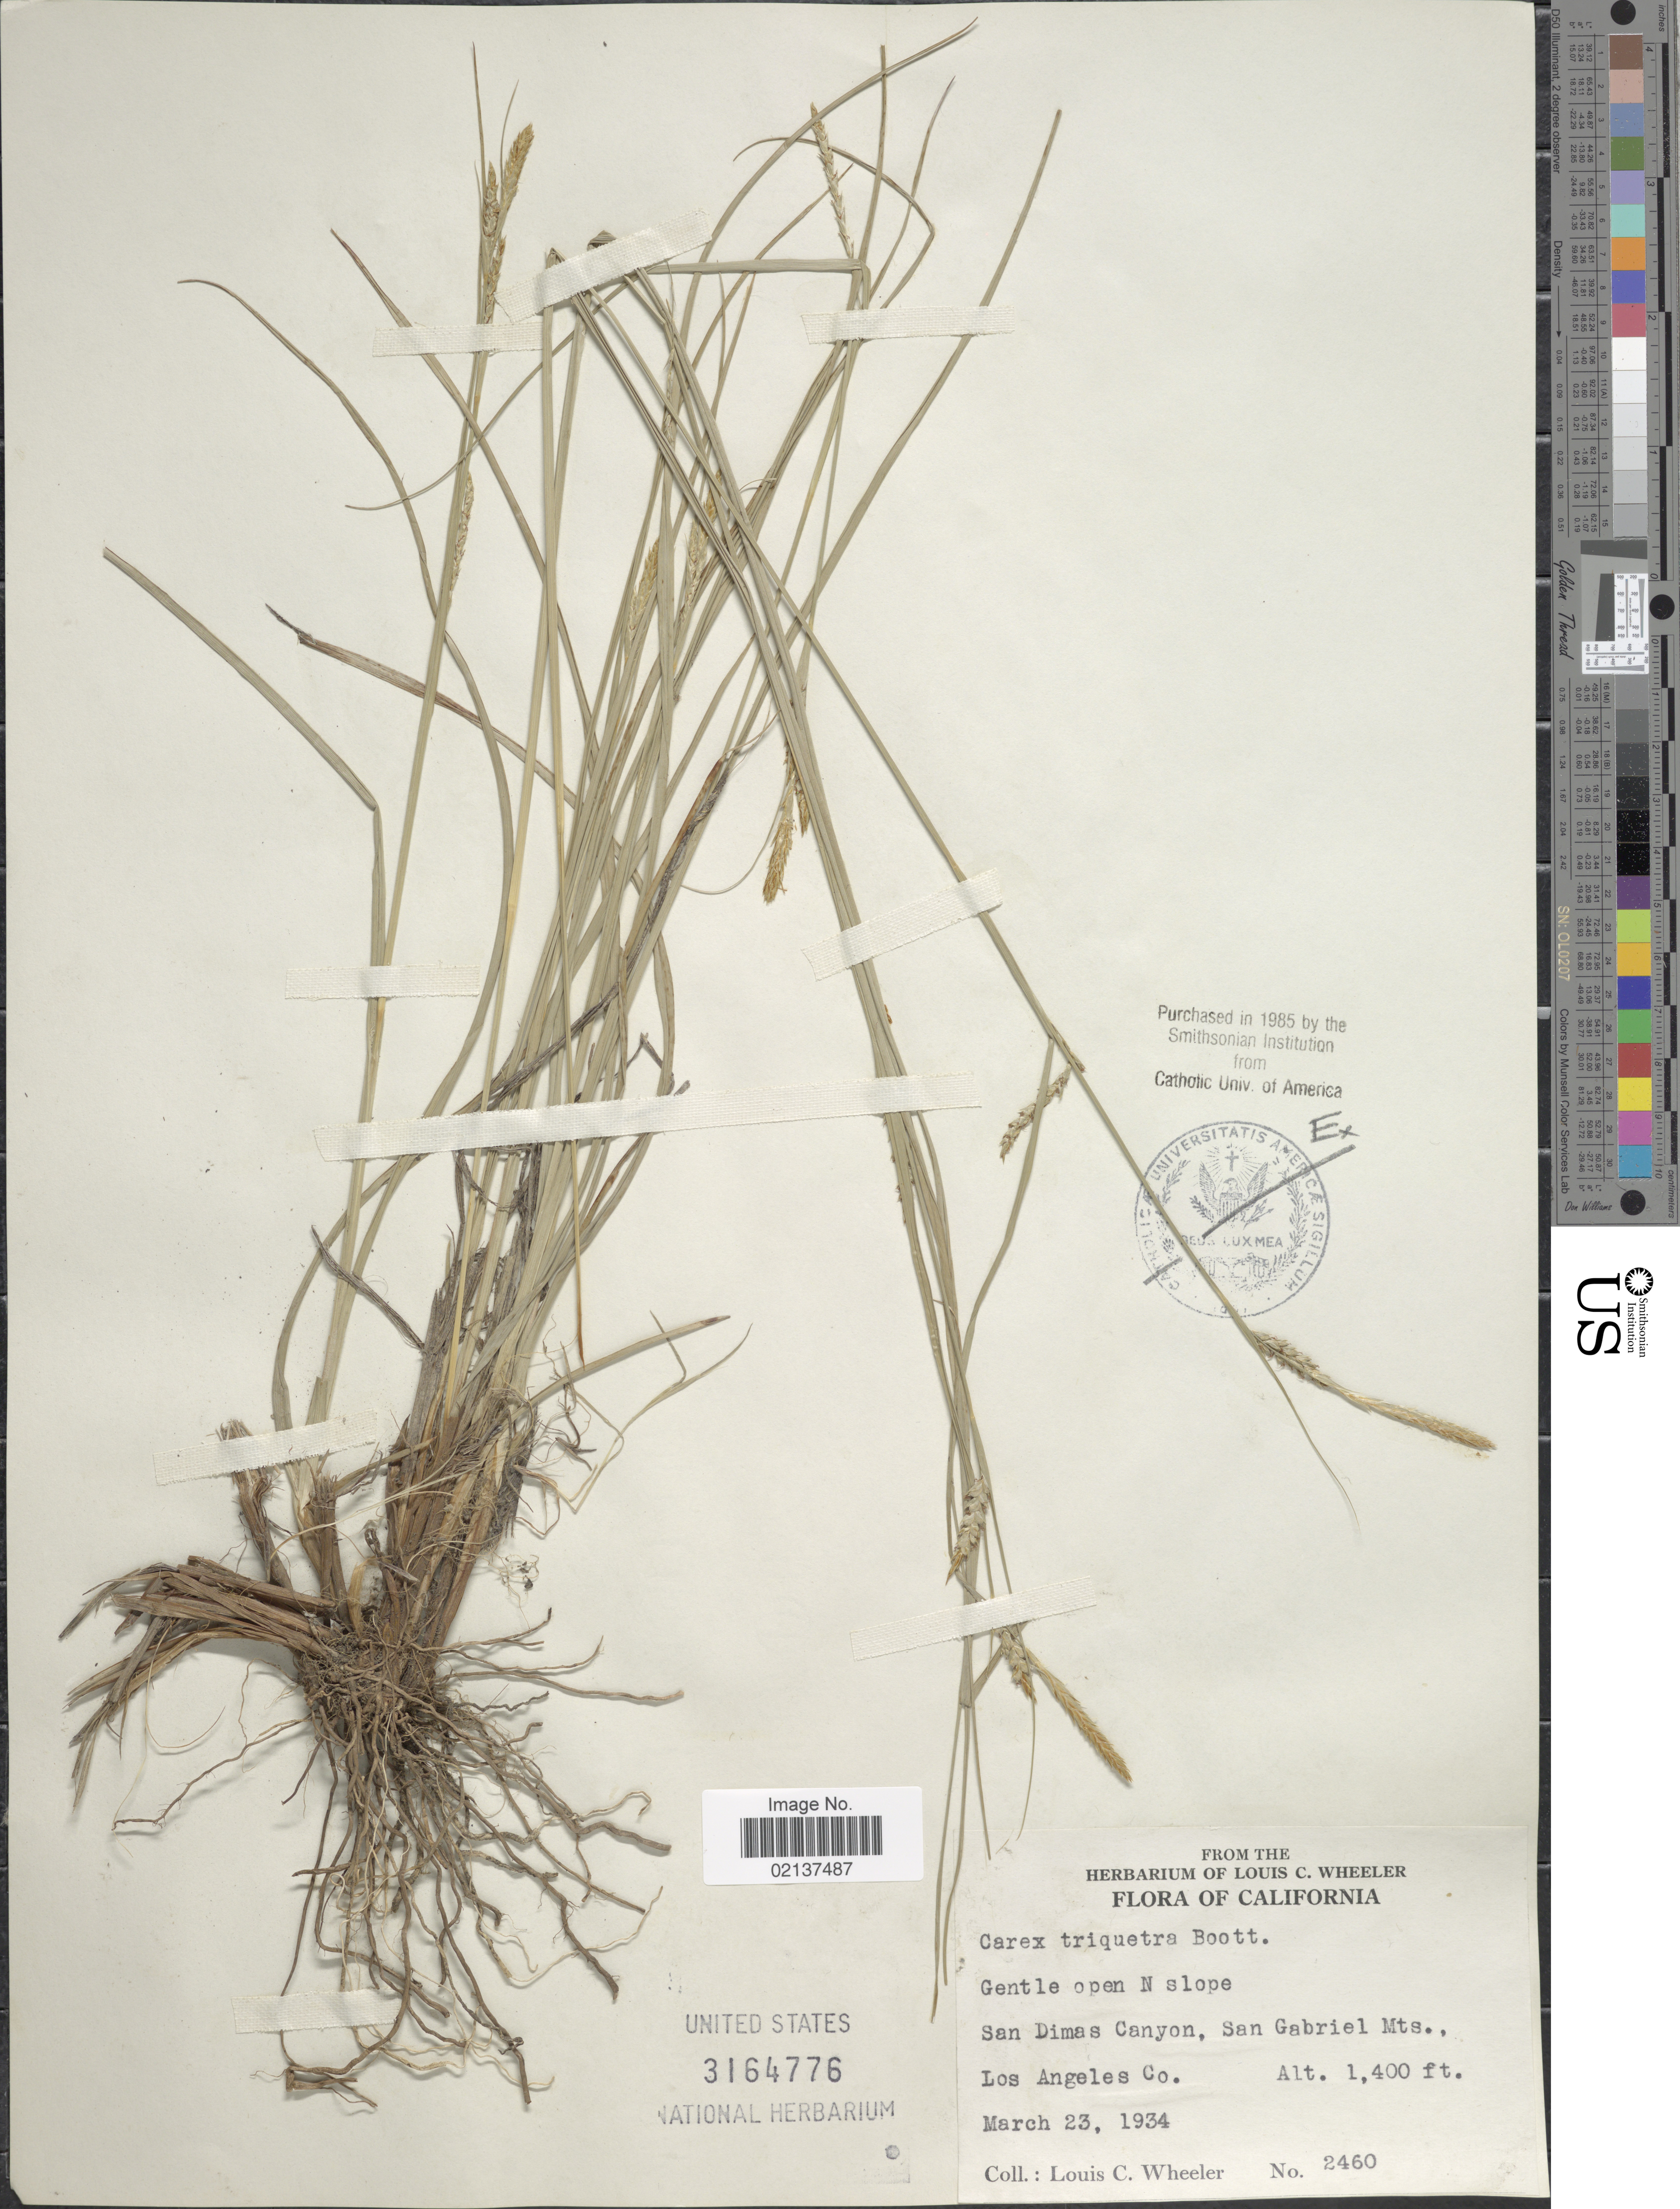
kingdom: Plantae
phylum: Tracheophyta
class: Liliopsida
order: Poales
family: Cyperaceae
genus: Carex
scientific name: Carex triquetra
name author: Boott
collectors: L. C. Wheeler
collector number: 2460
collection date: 1934-03-23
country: United States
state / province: California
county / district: Los Angeles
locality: Gentle open N slope, San Dimas Canyon, San Gabriel Mts., Los Angeles Co.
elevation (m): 427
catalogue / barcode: US 3164776